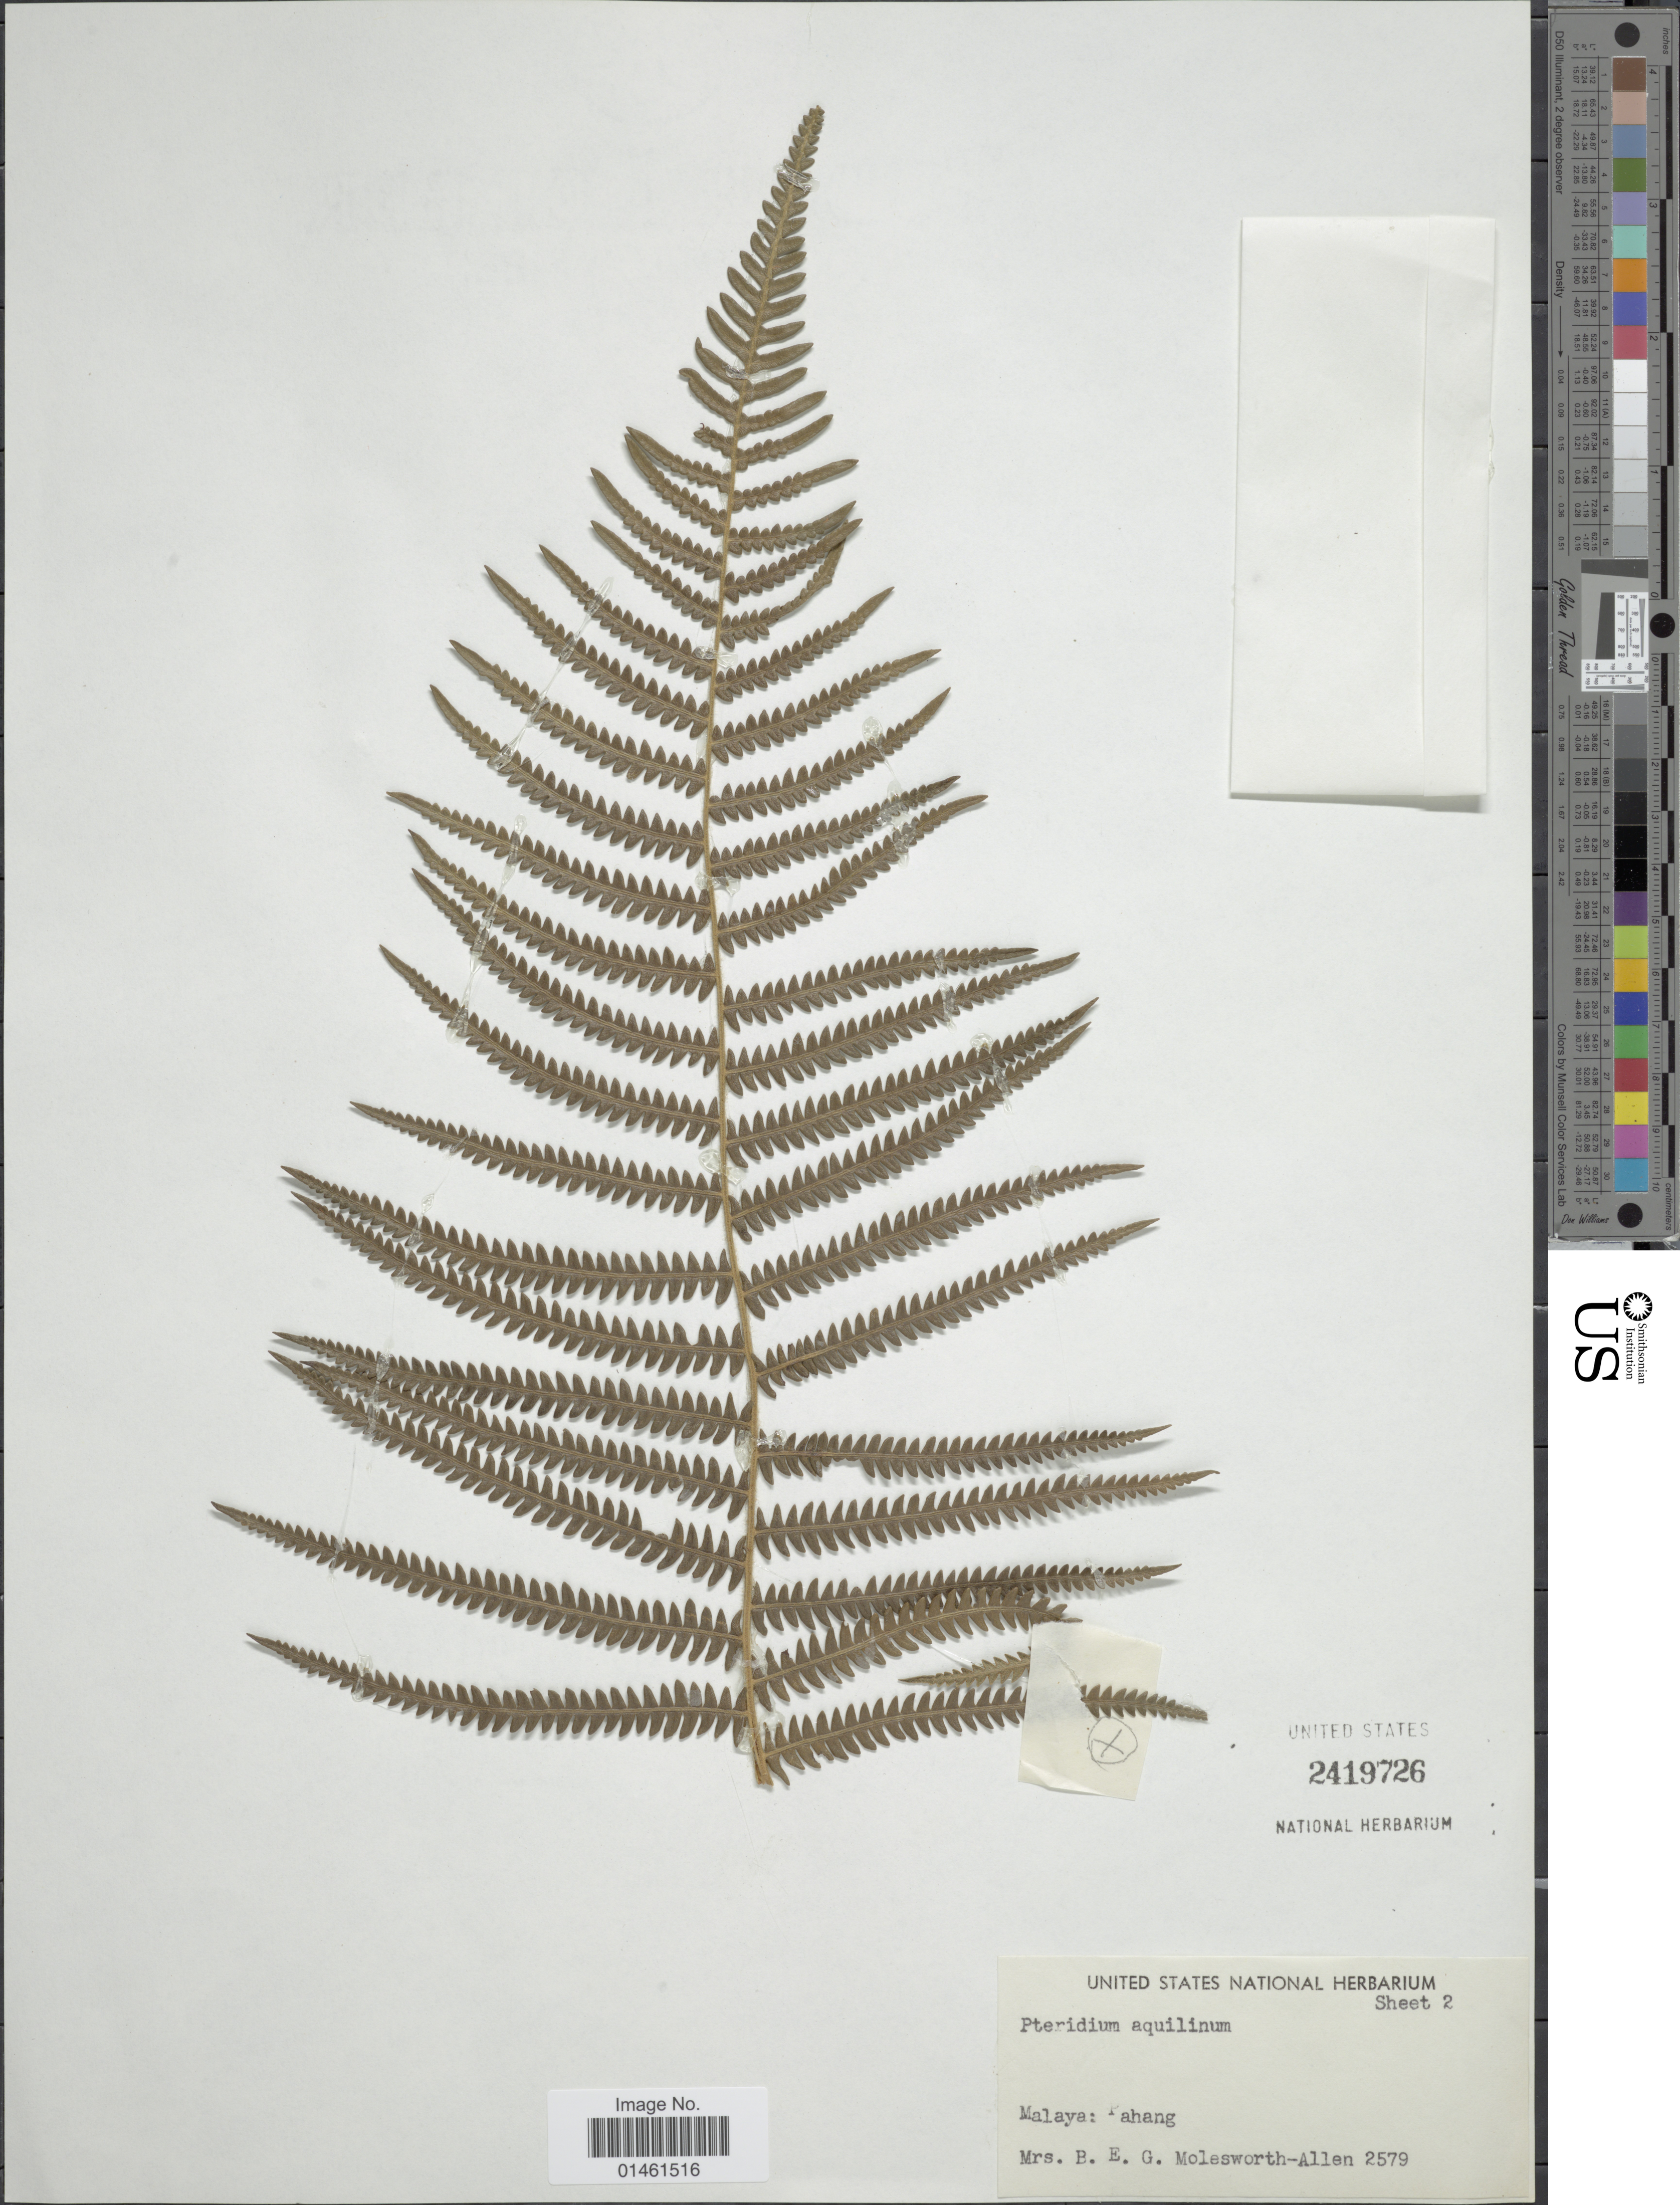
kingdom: Plantae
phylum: Tracheophyta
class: Polypodiopsida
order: Polypodiales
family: Dennstaedtiaceae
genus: Pteridium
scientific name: Pteridium aquilinum var. wightianum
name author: (J. Agardh) R.M. Tryon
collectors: Mrs. B. E. G. Molesworth-Allen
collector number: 2579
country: Malaysia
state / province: Pahang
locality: Malaya: Pahang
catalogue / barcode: US 2419726